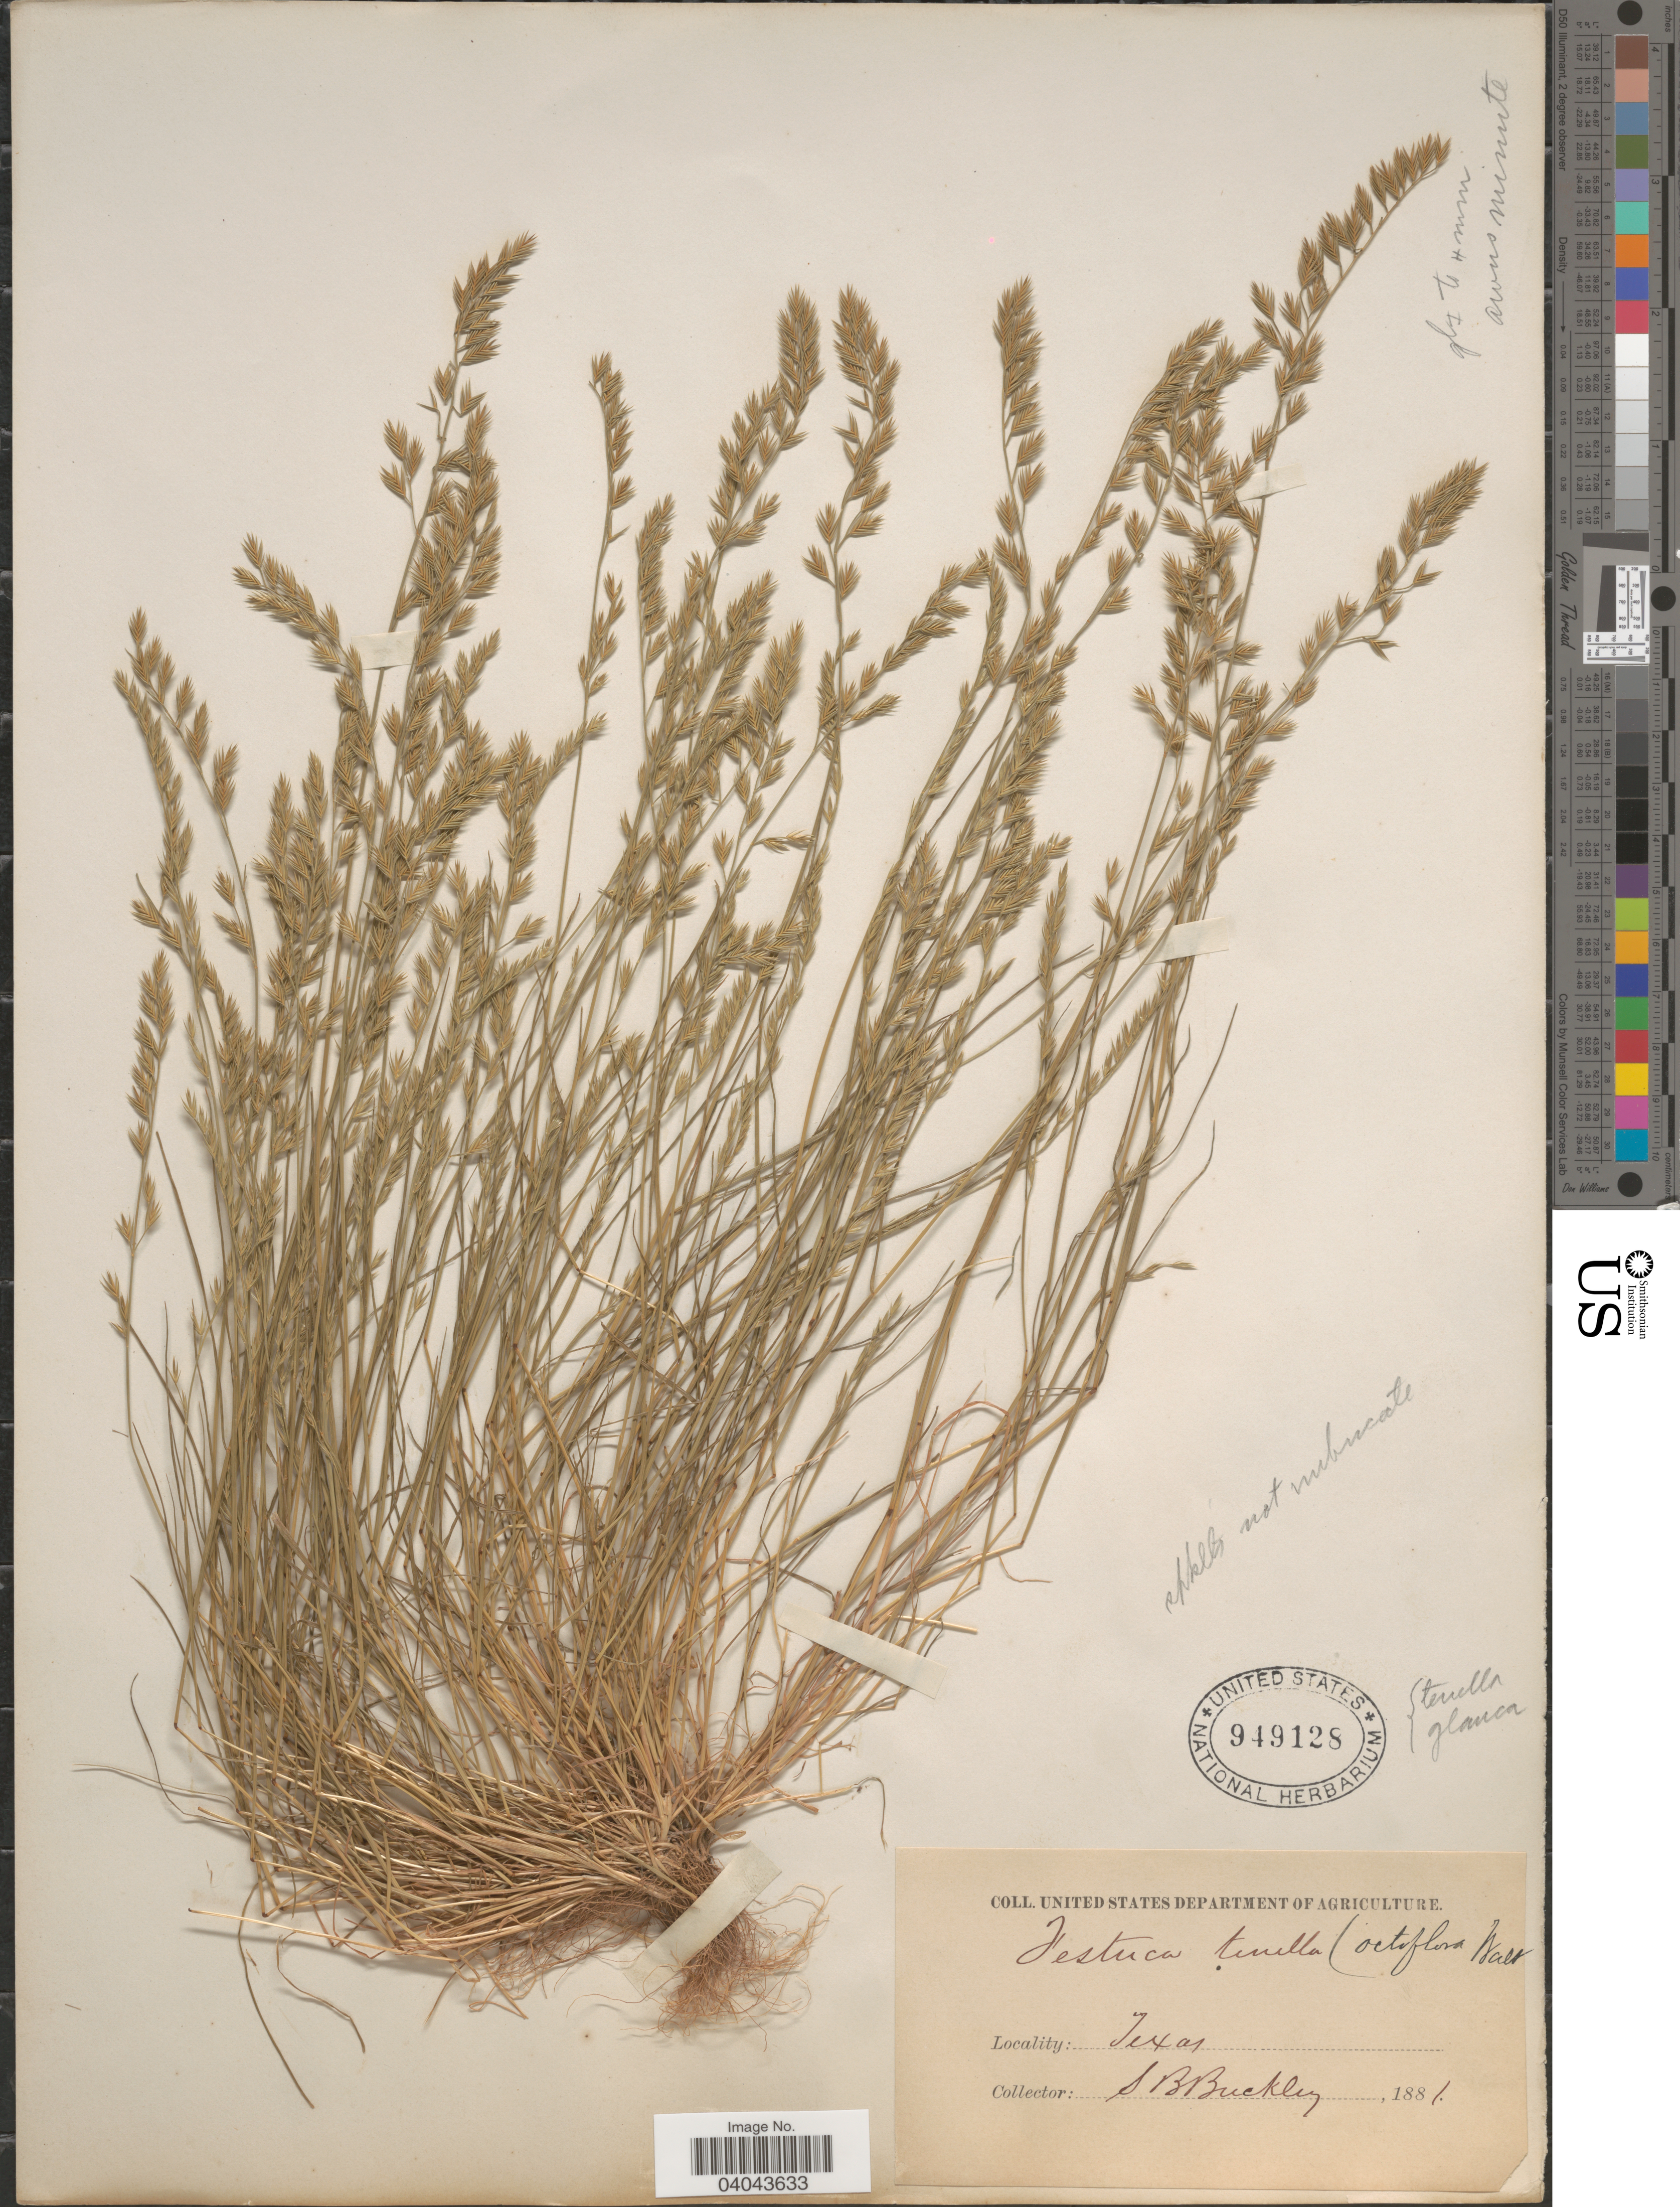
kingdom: Plantae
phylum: Tracheophyta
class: Liliopsida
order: Poales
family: Poaceae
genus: Festuca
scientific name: Festuca octoflora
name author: Walter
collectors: S. B. Buckley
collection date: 1881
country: United States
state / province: Texas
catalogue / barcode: US 949128